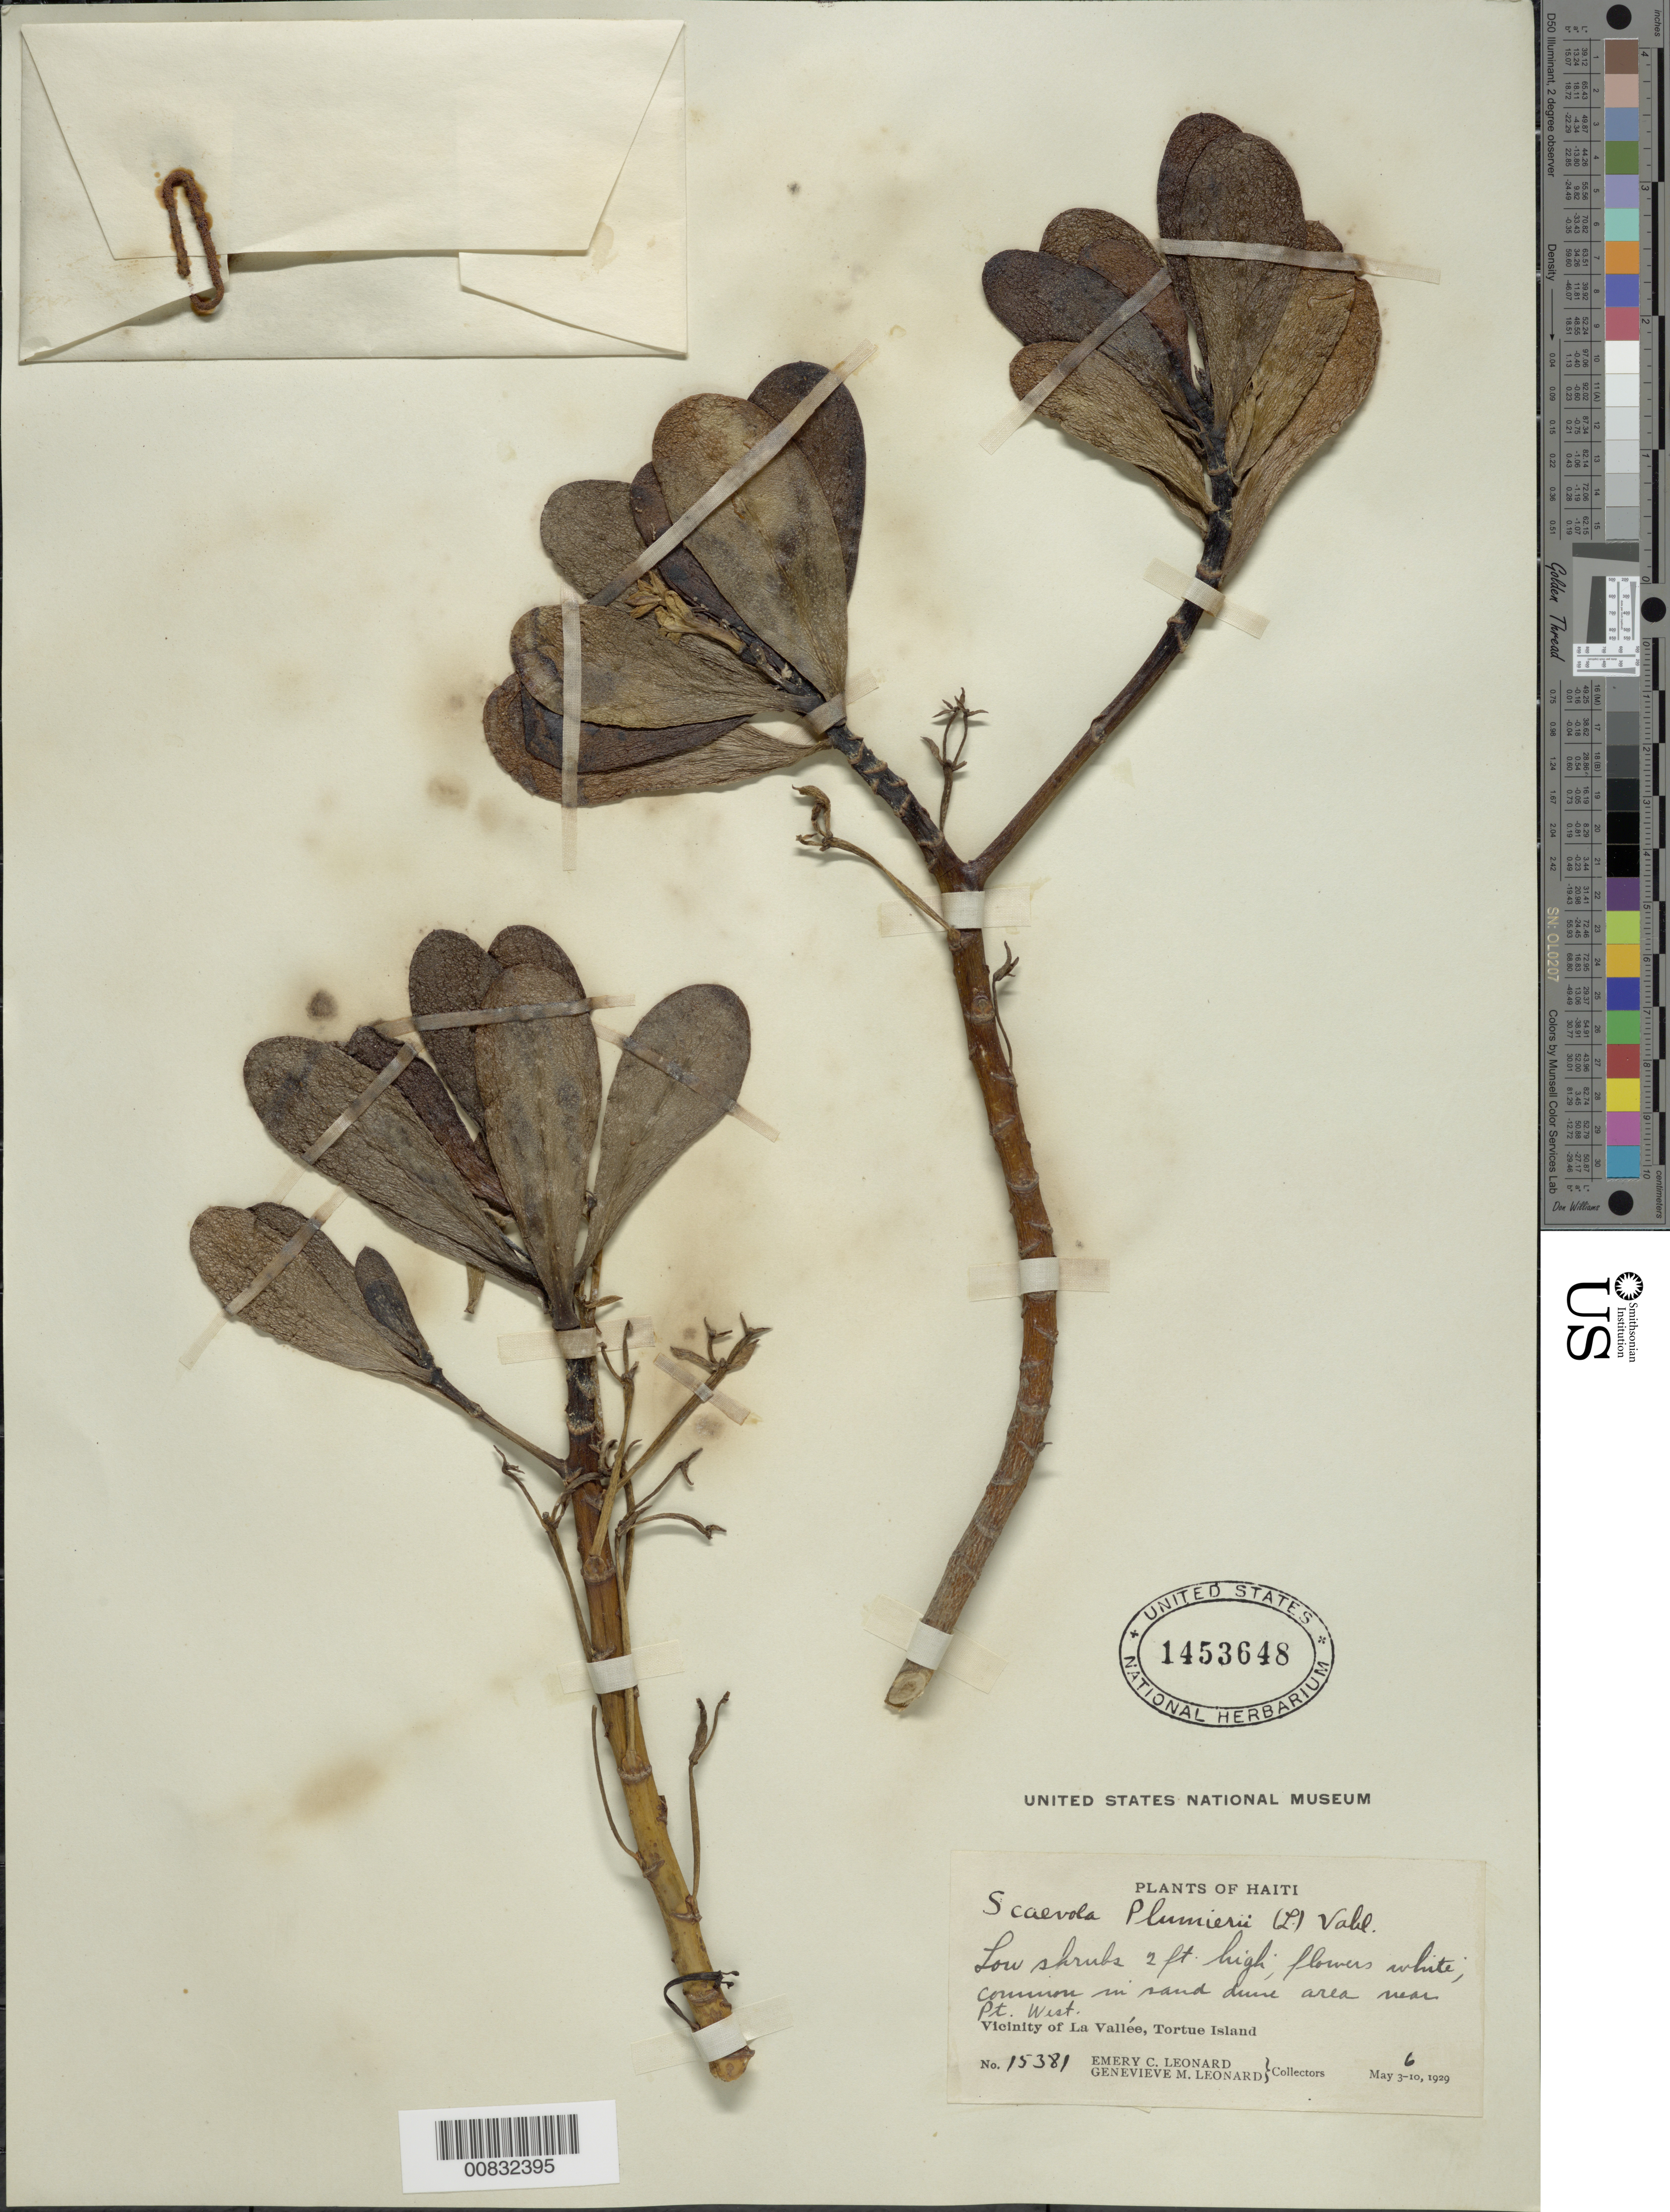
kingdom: Plantae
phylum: Tracheophyta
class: Magnoliopsida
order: Asterales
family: Goodeniaceae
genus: Scaevola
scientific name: Scaevola plumieri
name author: (L.) Vahl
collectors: E. C. Leonard & G. M. Leonard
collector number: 15381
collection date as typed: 06 May 1929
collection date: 1929-05-06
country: Haiti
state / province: Nord-Ouest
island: Île de la Tortue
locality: Vicinity of La Vallée, area near Pt. West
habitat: In sand dune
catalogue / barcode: US 1453648